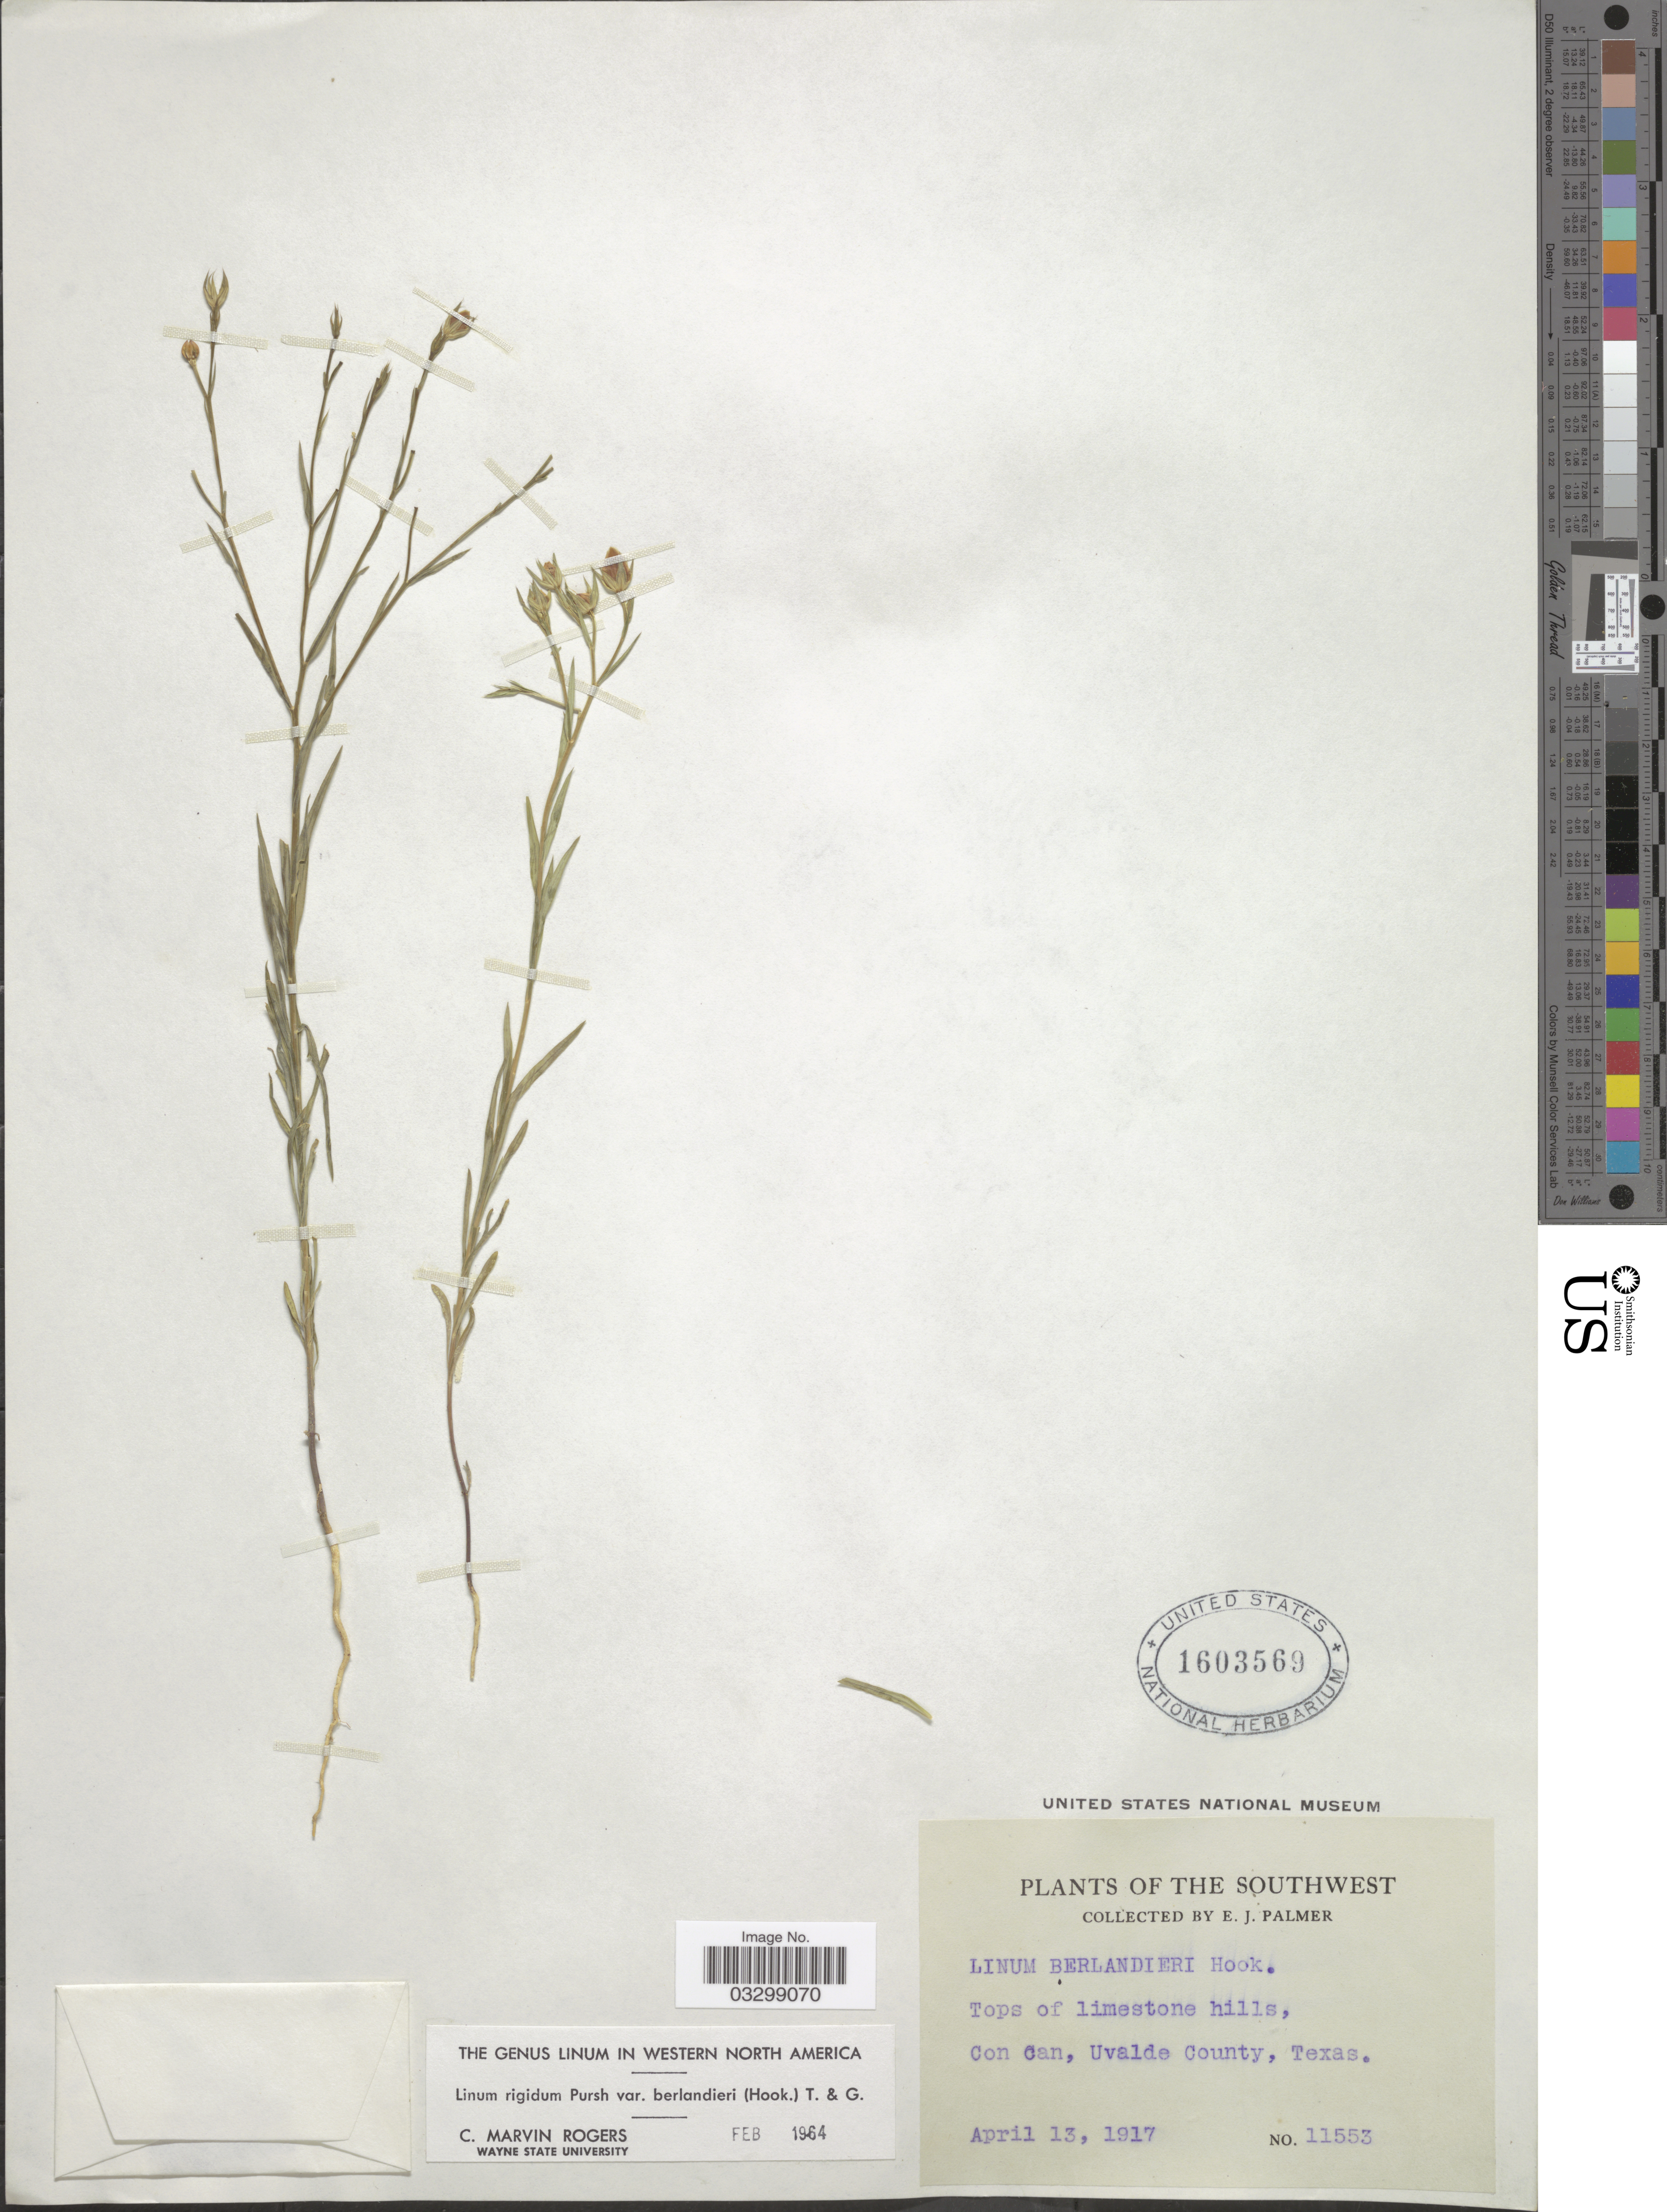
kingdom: Plantae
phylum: Tracheophyta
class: Magnoliopsida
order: Malpighiales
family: Linaceae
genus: Linum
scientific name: Linum rigidum var. berlandieri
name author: Pursh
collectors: E. J. Palmer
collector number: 11553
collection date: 1917-04-13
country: United States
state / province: Texas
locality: The Southwest. Tops of limestone hills, Con can, Uvalde County.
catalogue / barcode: US 1603569